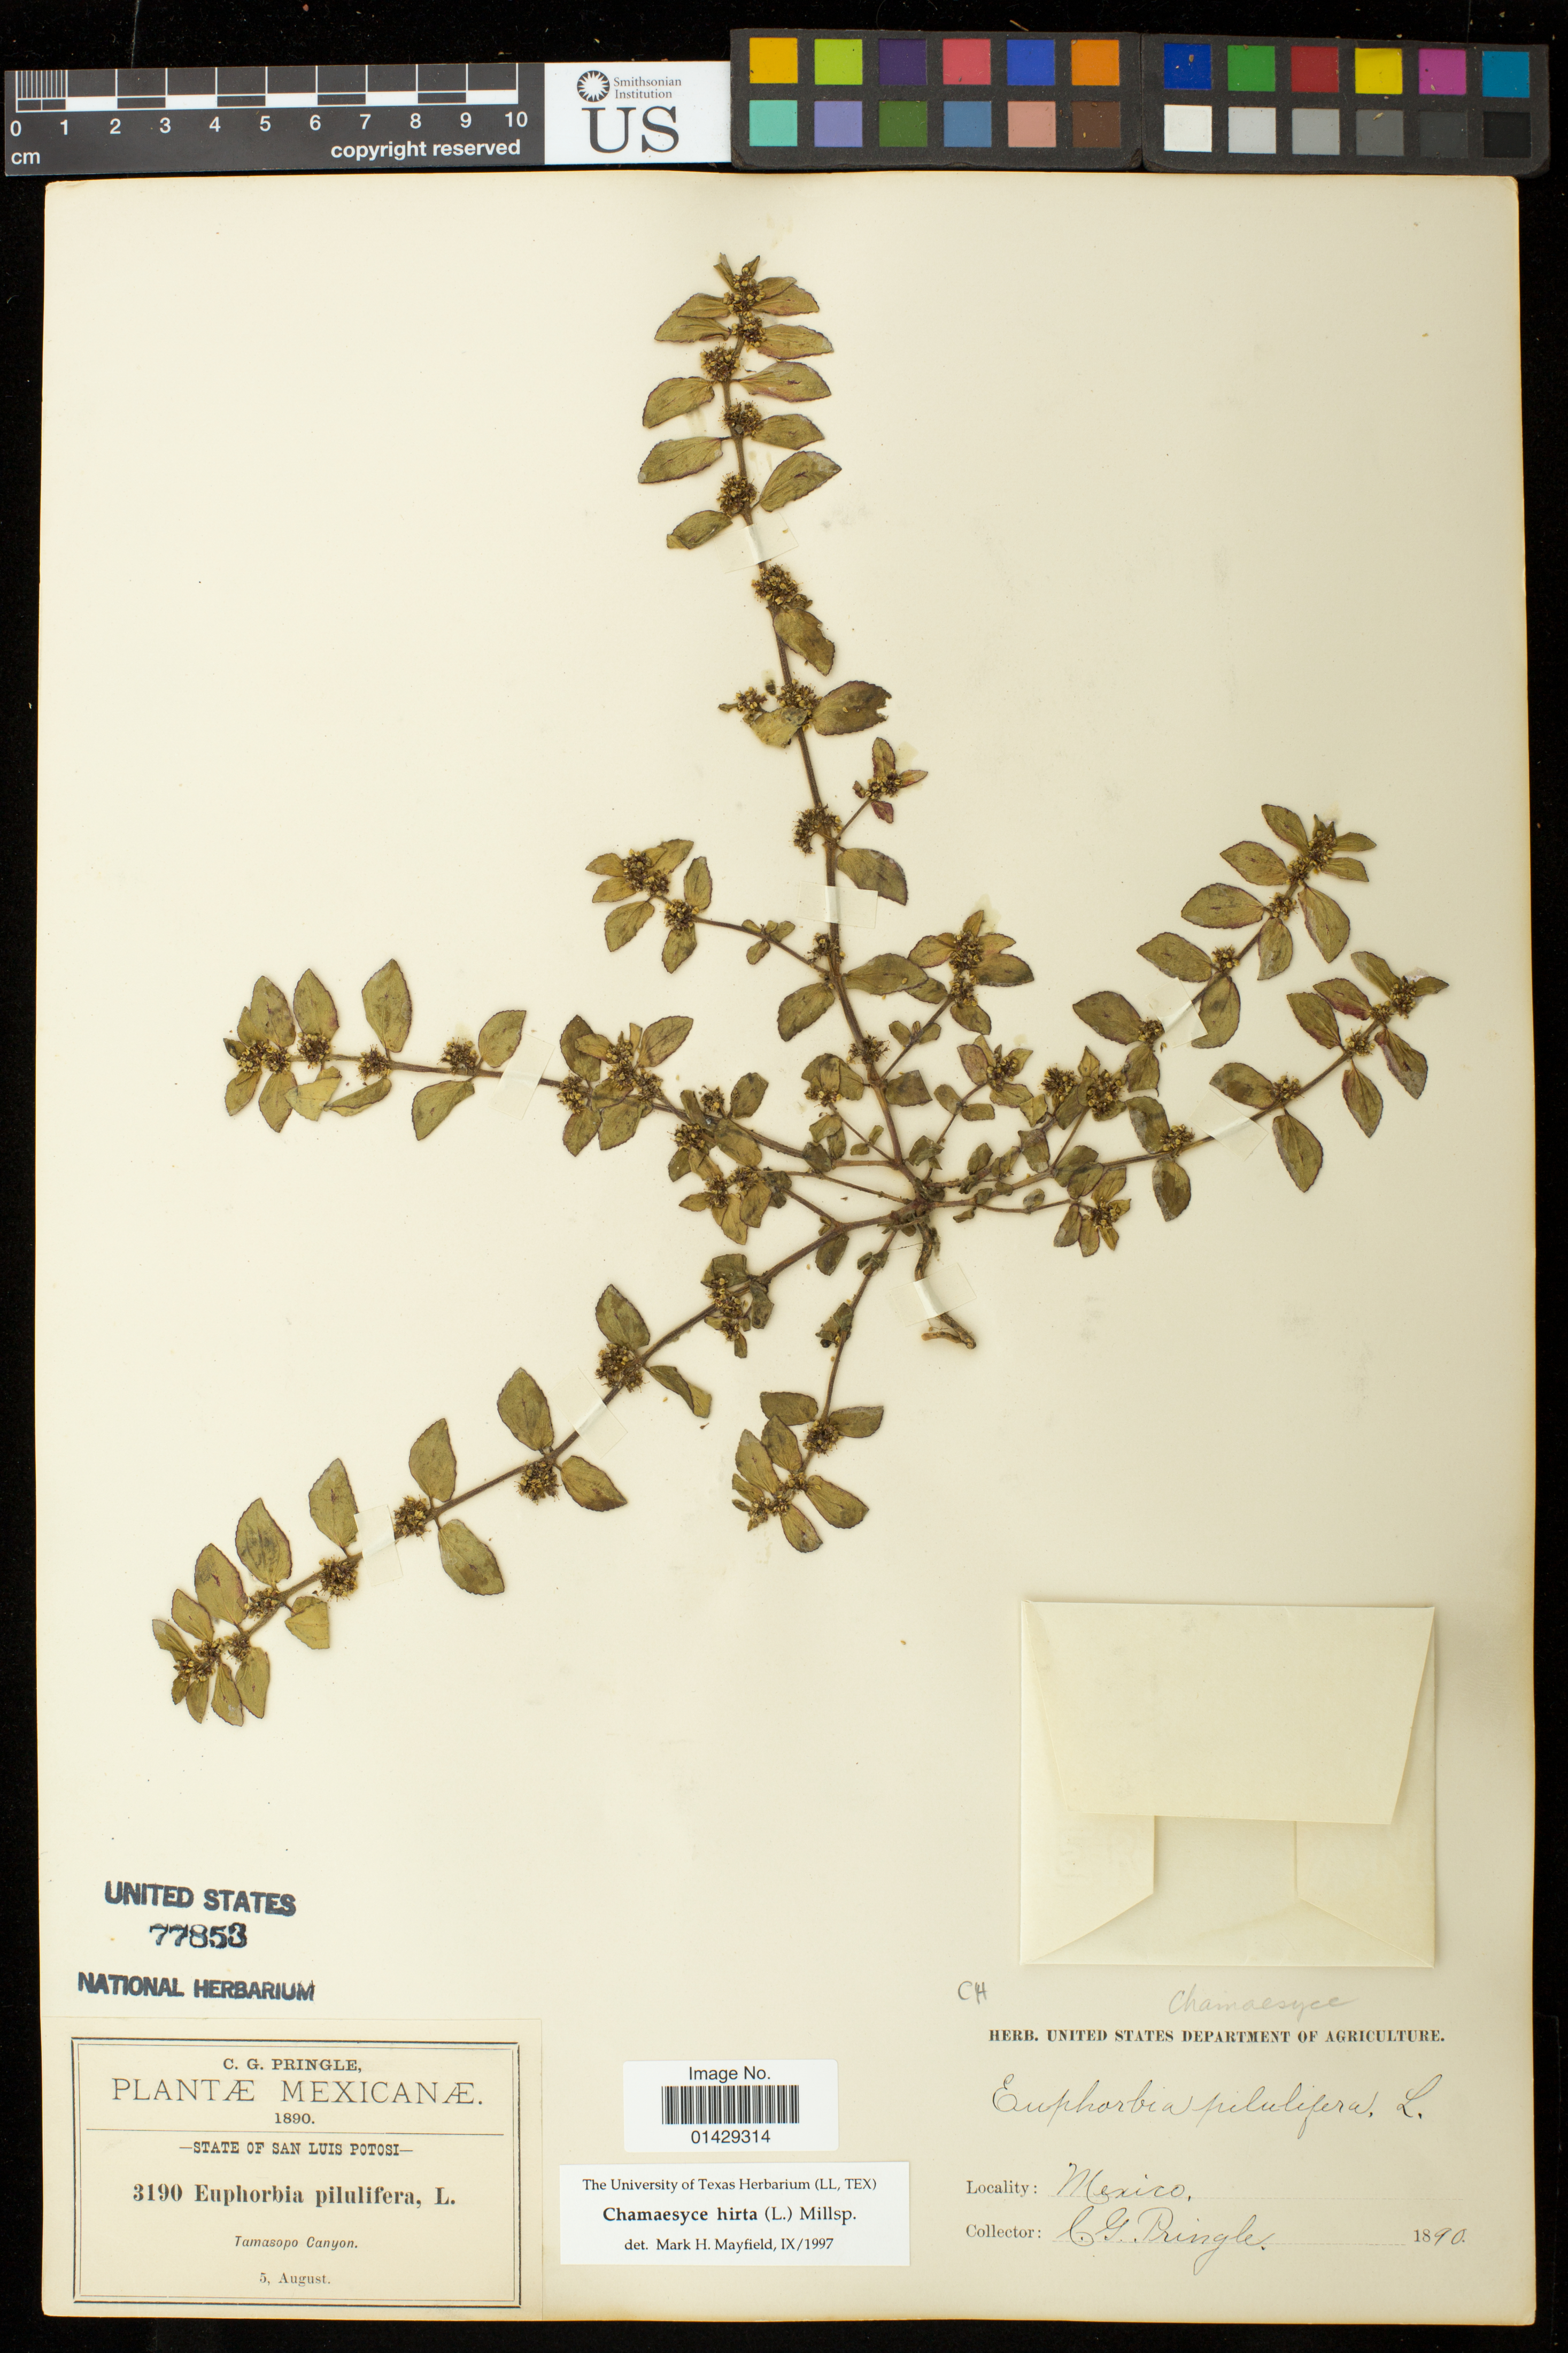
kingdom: Plantae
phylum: Tracheophyta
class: Magnoliopsida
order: Malpighiales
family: Euphorbiaceae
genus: Euphorbia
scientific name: Euphorbia hirta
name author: L.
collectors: C. G. Pringle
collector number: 3190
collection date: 1890-08-05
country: Mexico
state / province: San Luis Potosí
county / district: Tamasopo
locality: Tamasopo Canyon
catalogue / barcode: US 77853